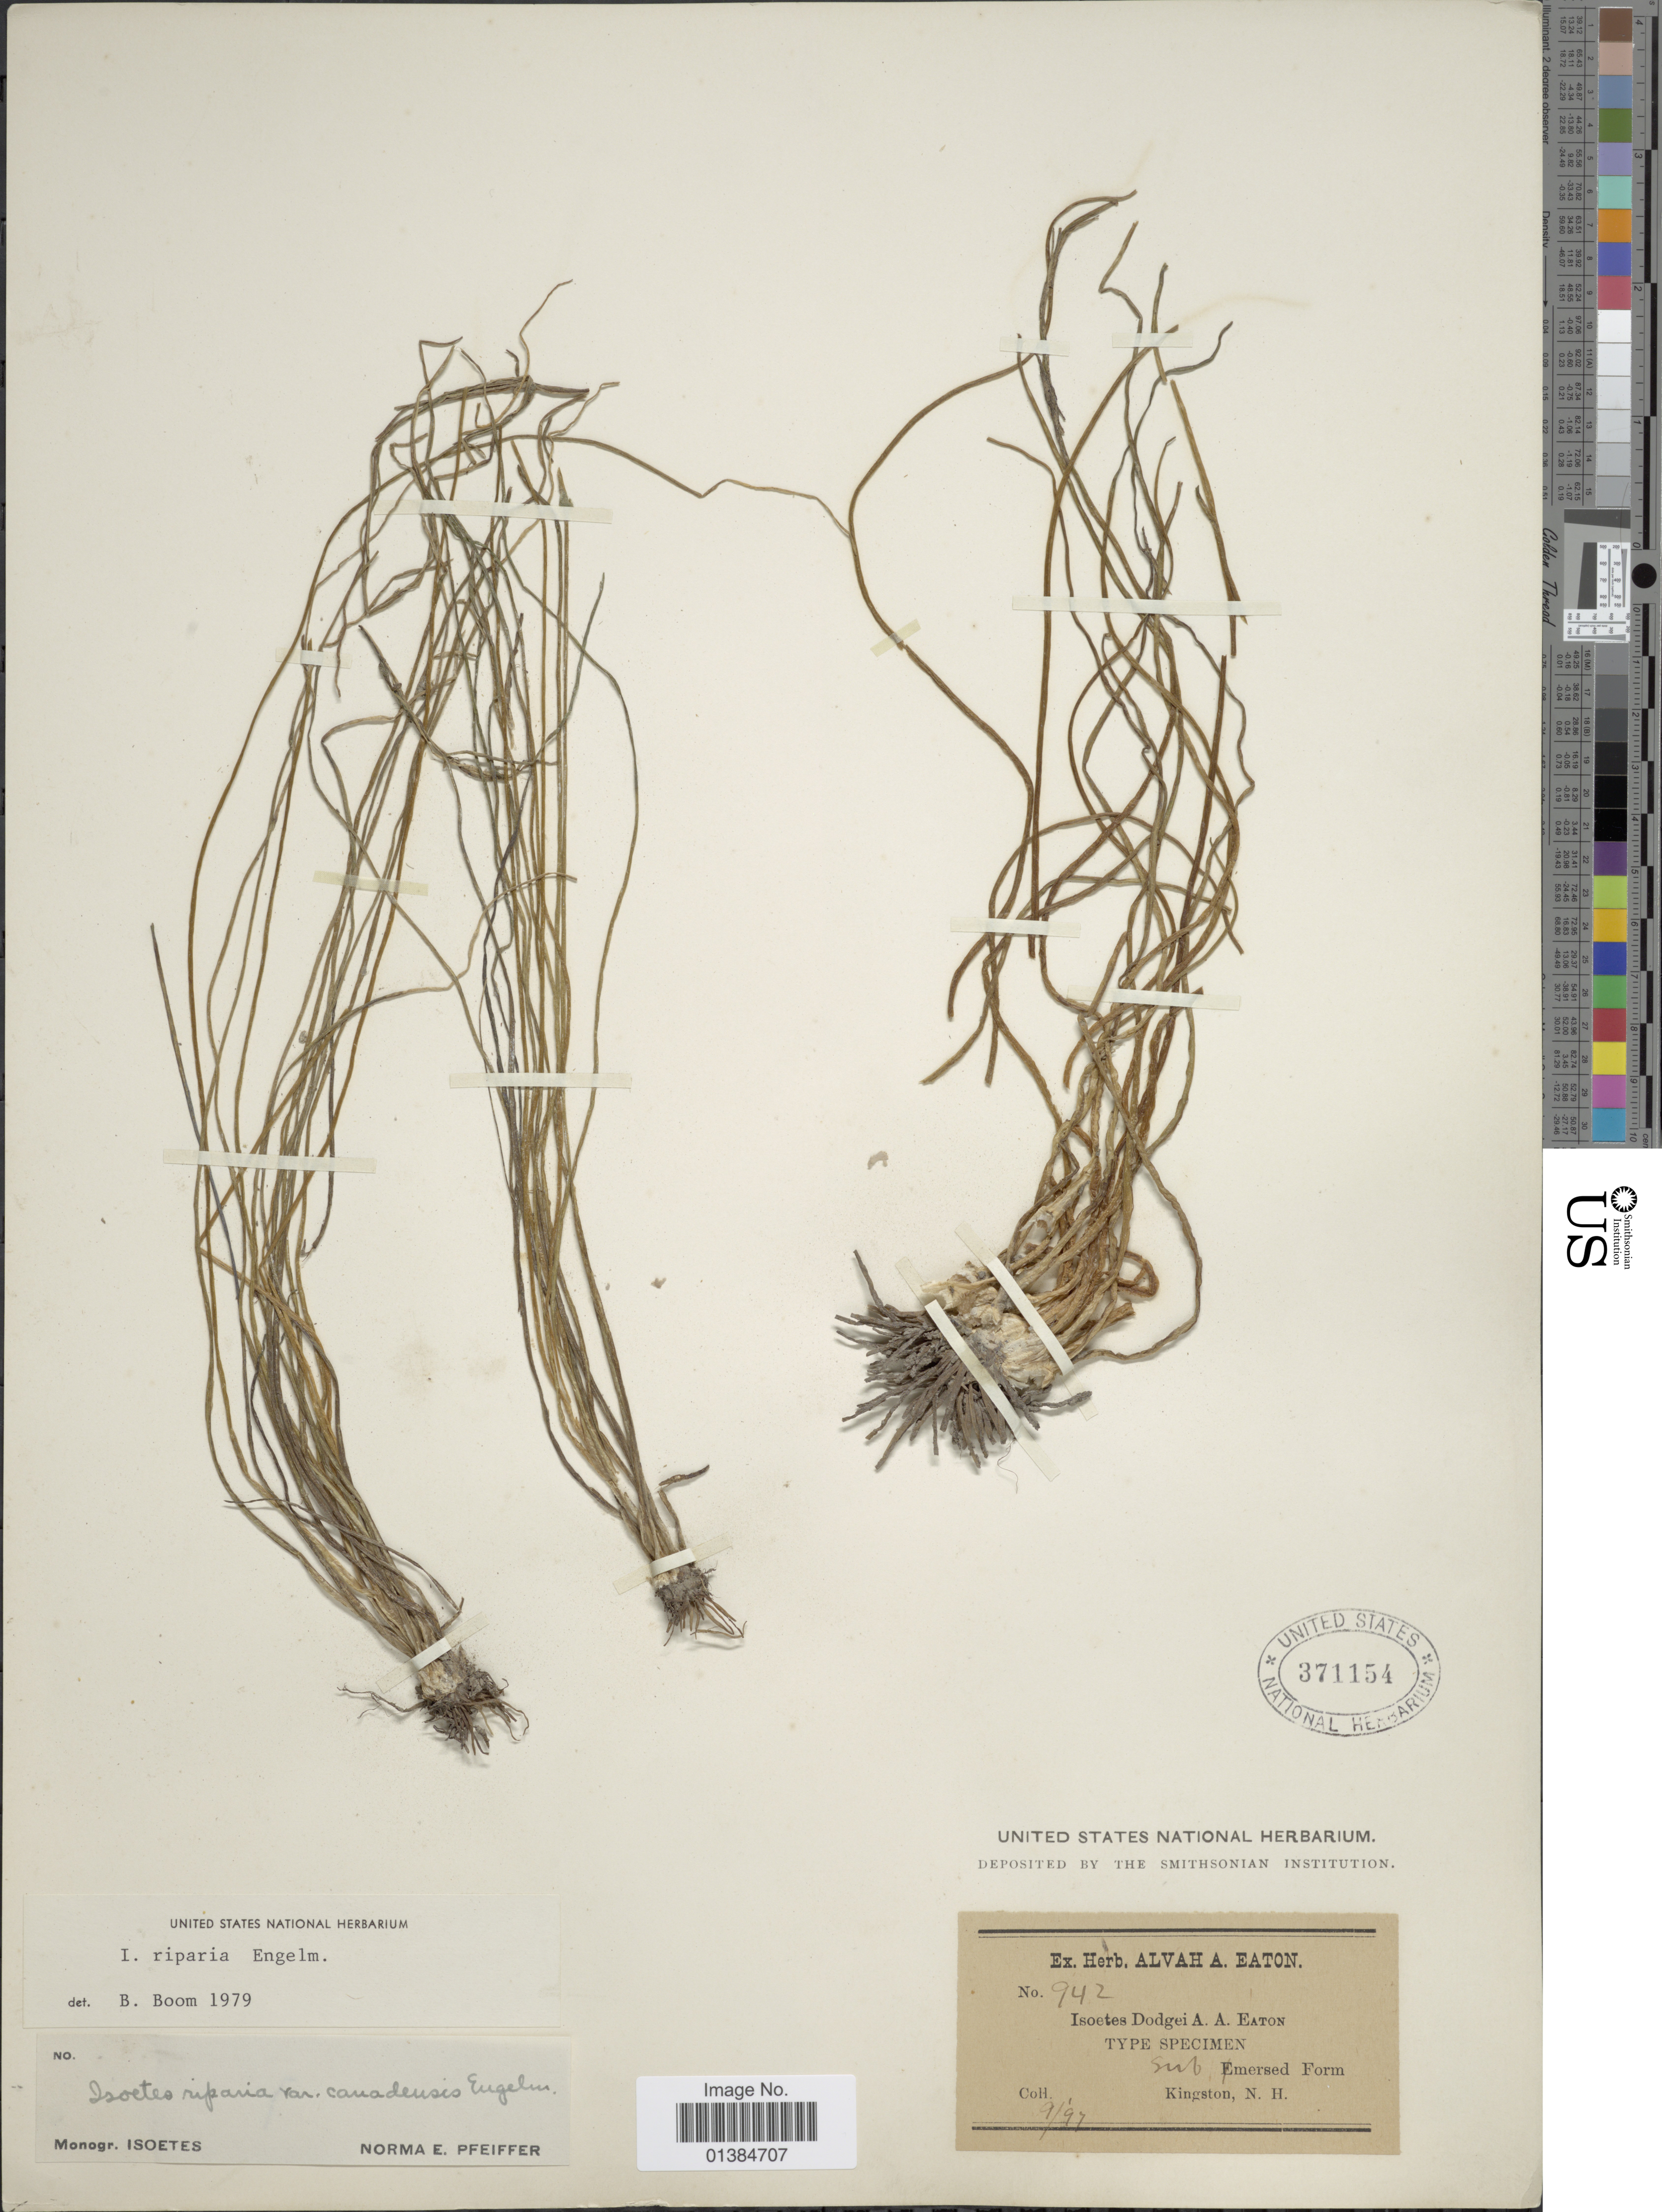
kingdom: Plantae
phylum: Tracheophyta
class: Lycopodiopsida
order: Isoetales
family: Isoetaceae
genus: Isoetes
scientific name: Isoetes riparia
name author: Engelm. ex A. Braun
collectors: ex herb. Alvah A. Eaton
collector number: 942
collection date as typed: Transcribed d/m/y: /9/97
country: United States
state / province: New Hampshire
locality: Kingston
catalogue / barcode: US 371154